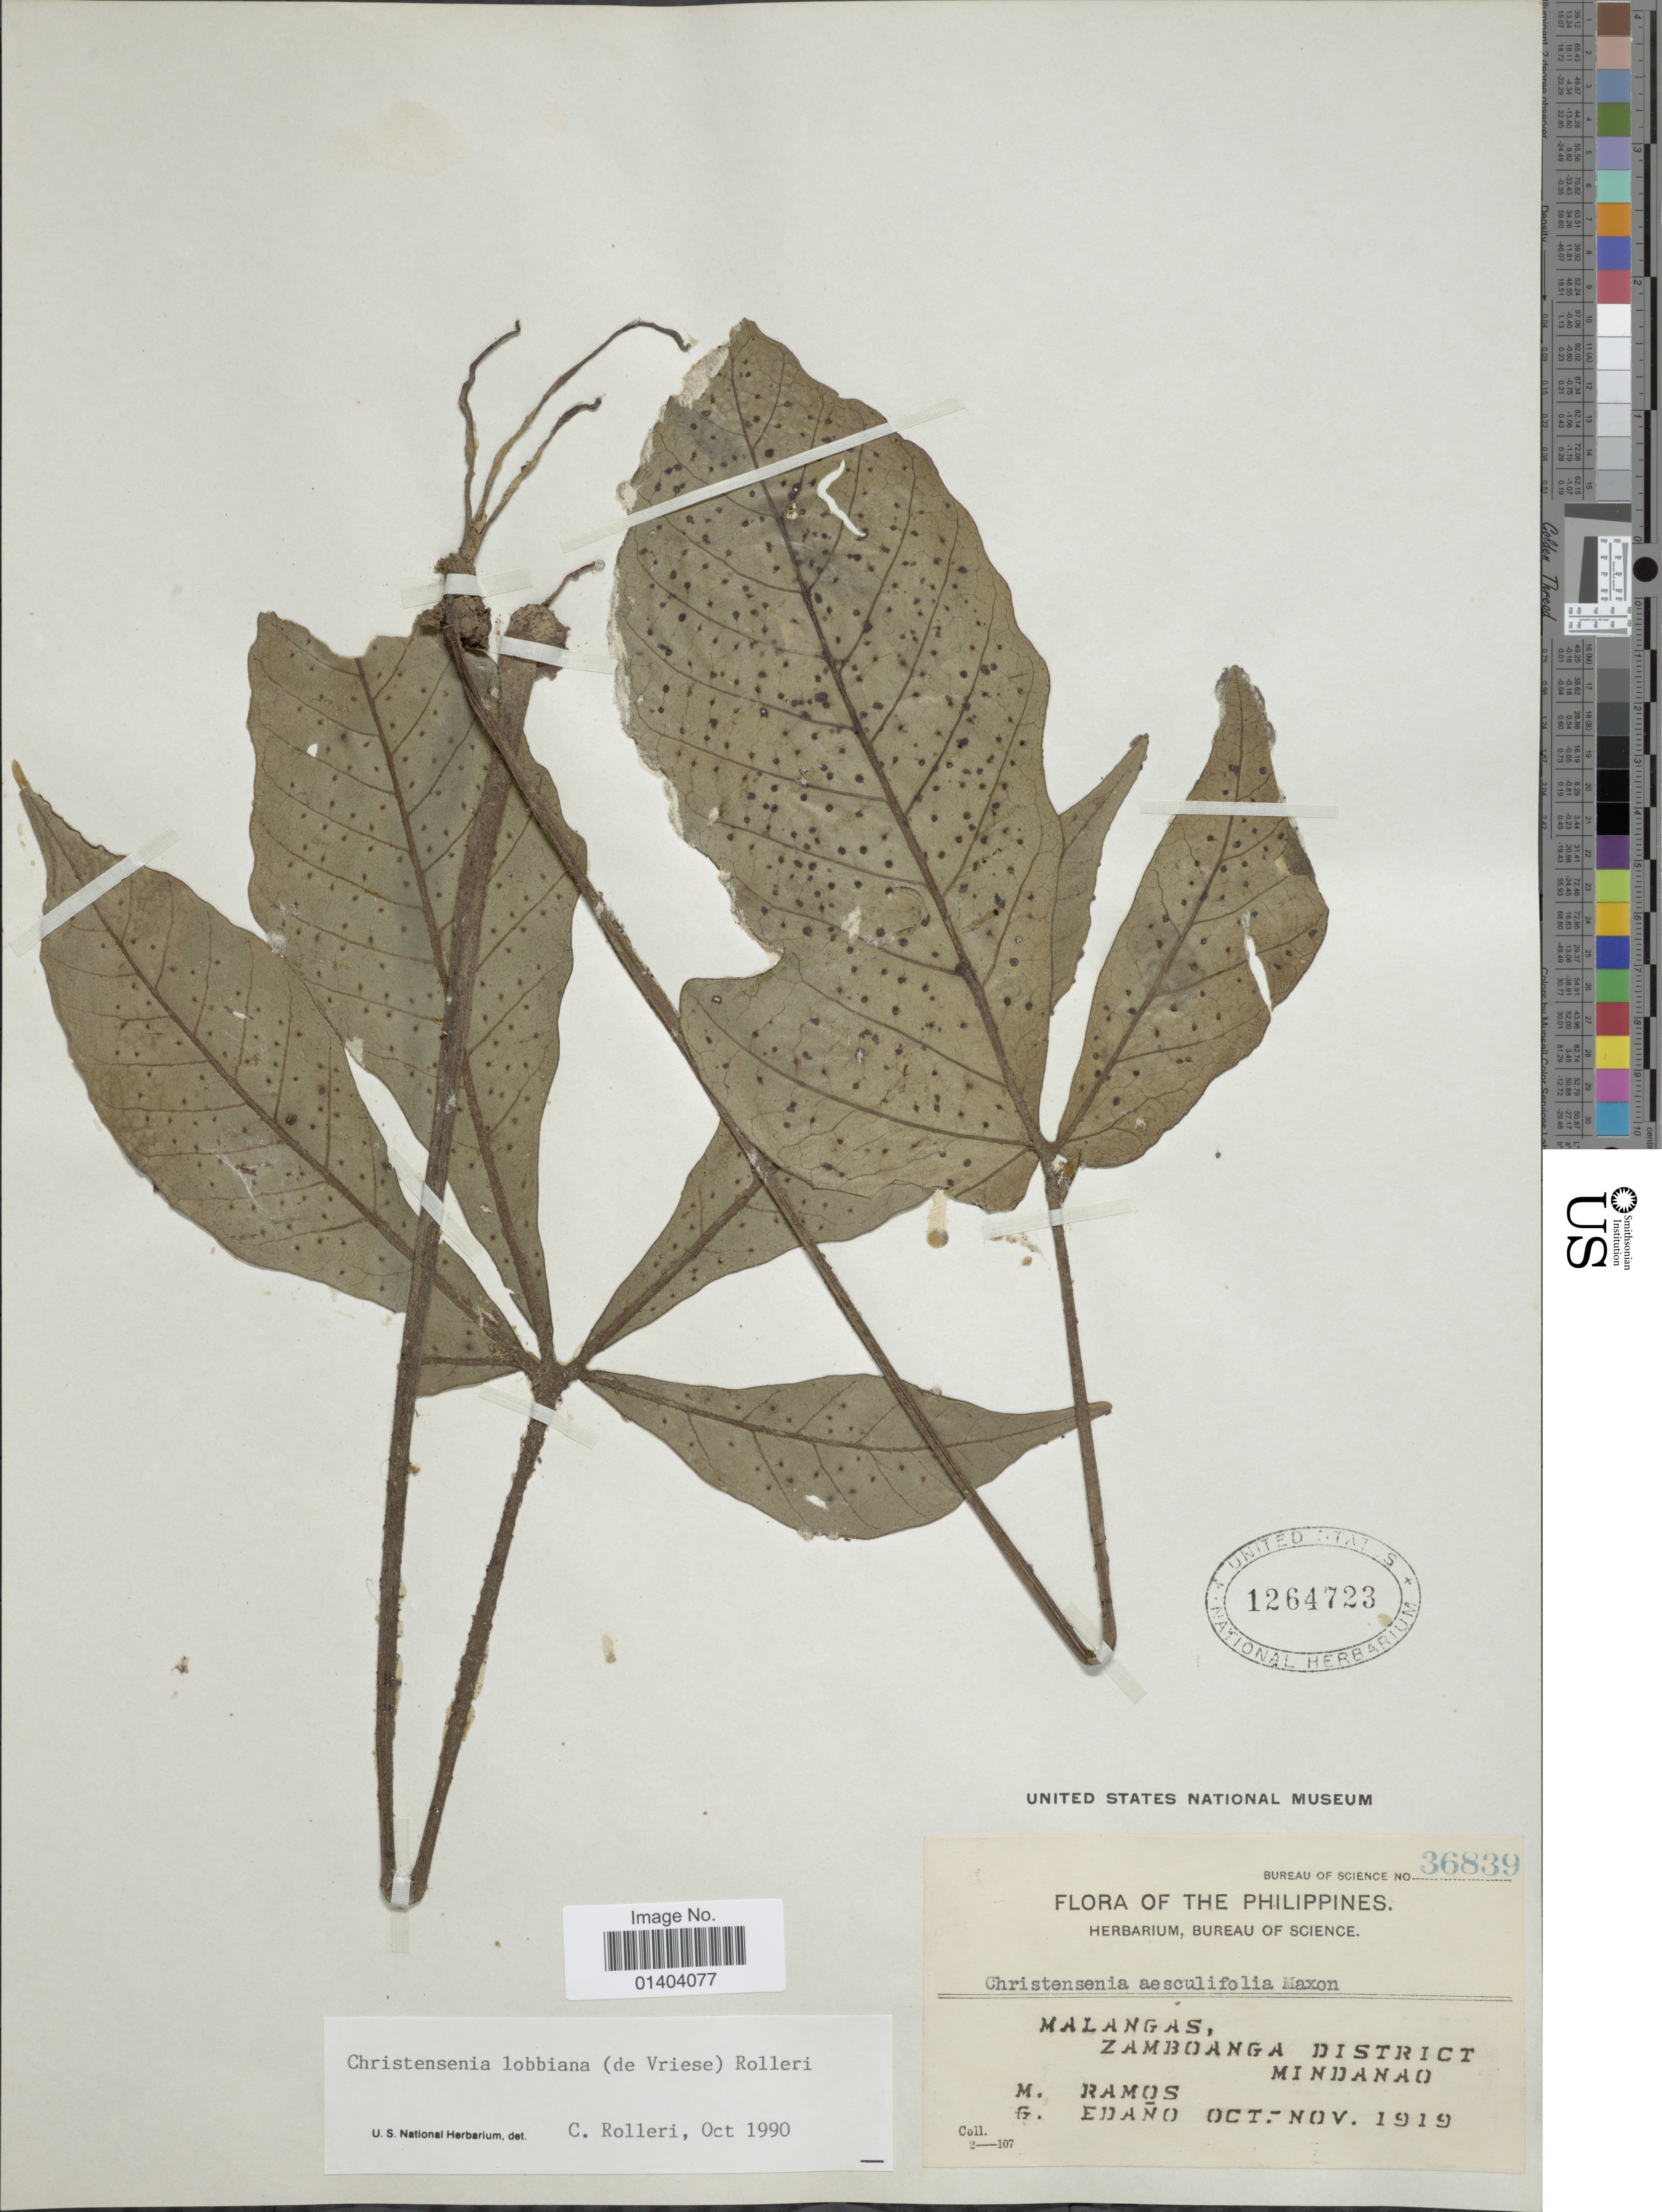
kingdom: Plantae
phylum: Tracheophyta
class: Polypodiopsida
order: Marattiales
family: Marattiaceae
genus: Christensenia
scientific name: Christensenia lobbiana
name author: (de Vriese) Rolleri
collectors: M. Ramos & G. Edaño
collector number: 36839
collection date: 1919-10/1919-11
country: Philippines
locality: Malangas, Zamboanga District, Mindanao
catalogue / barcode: US 1264723